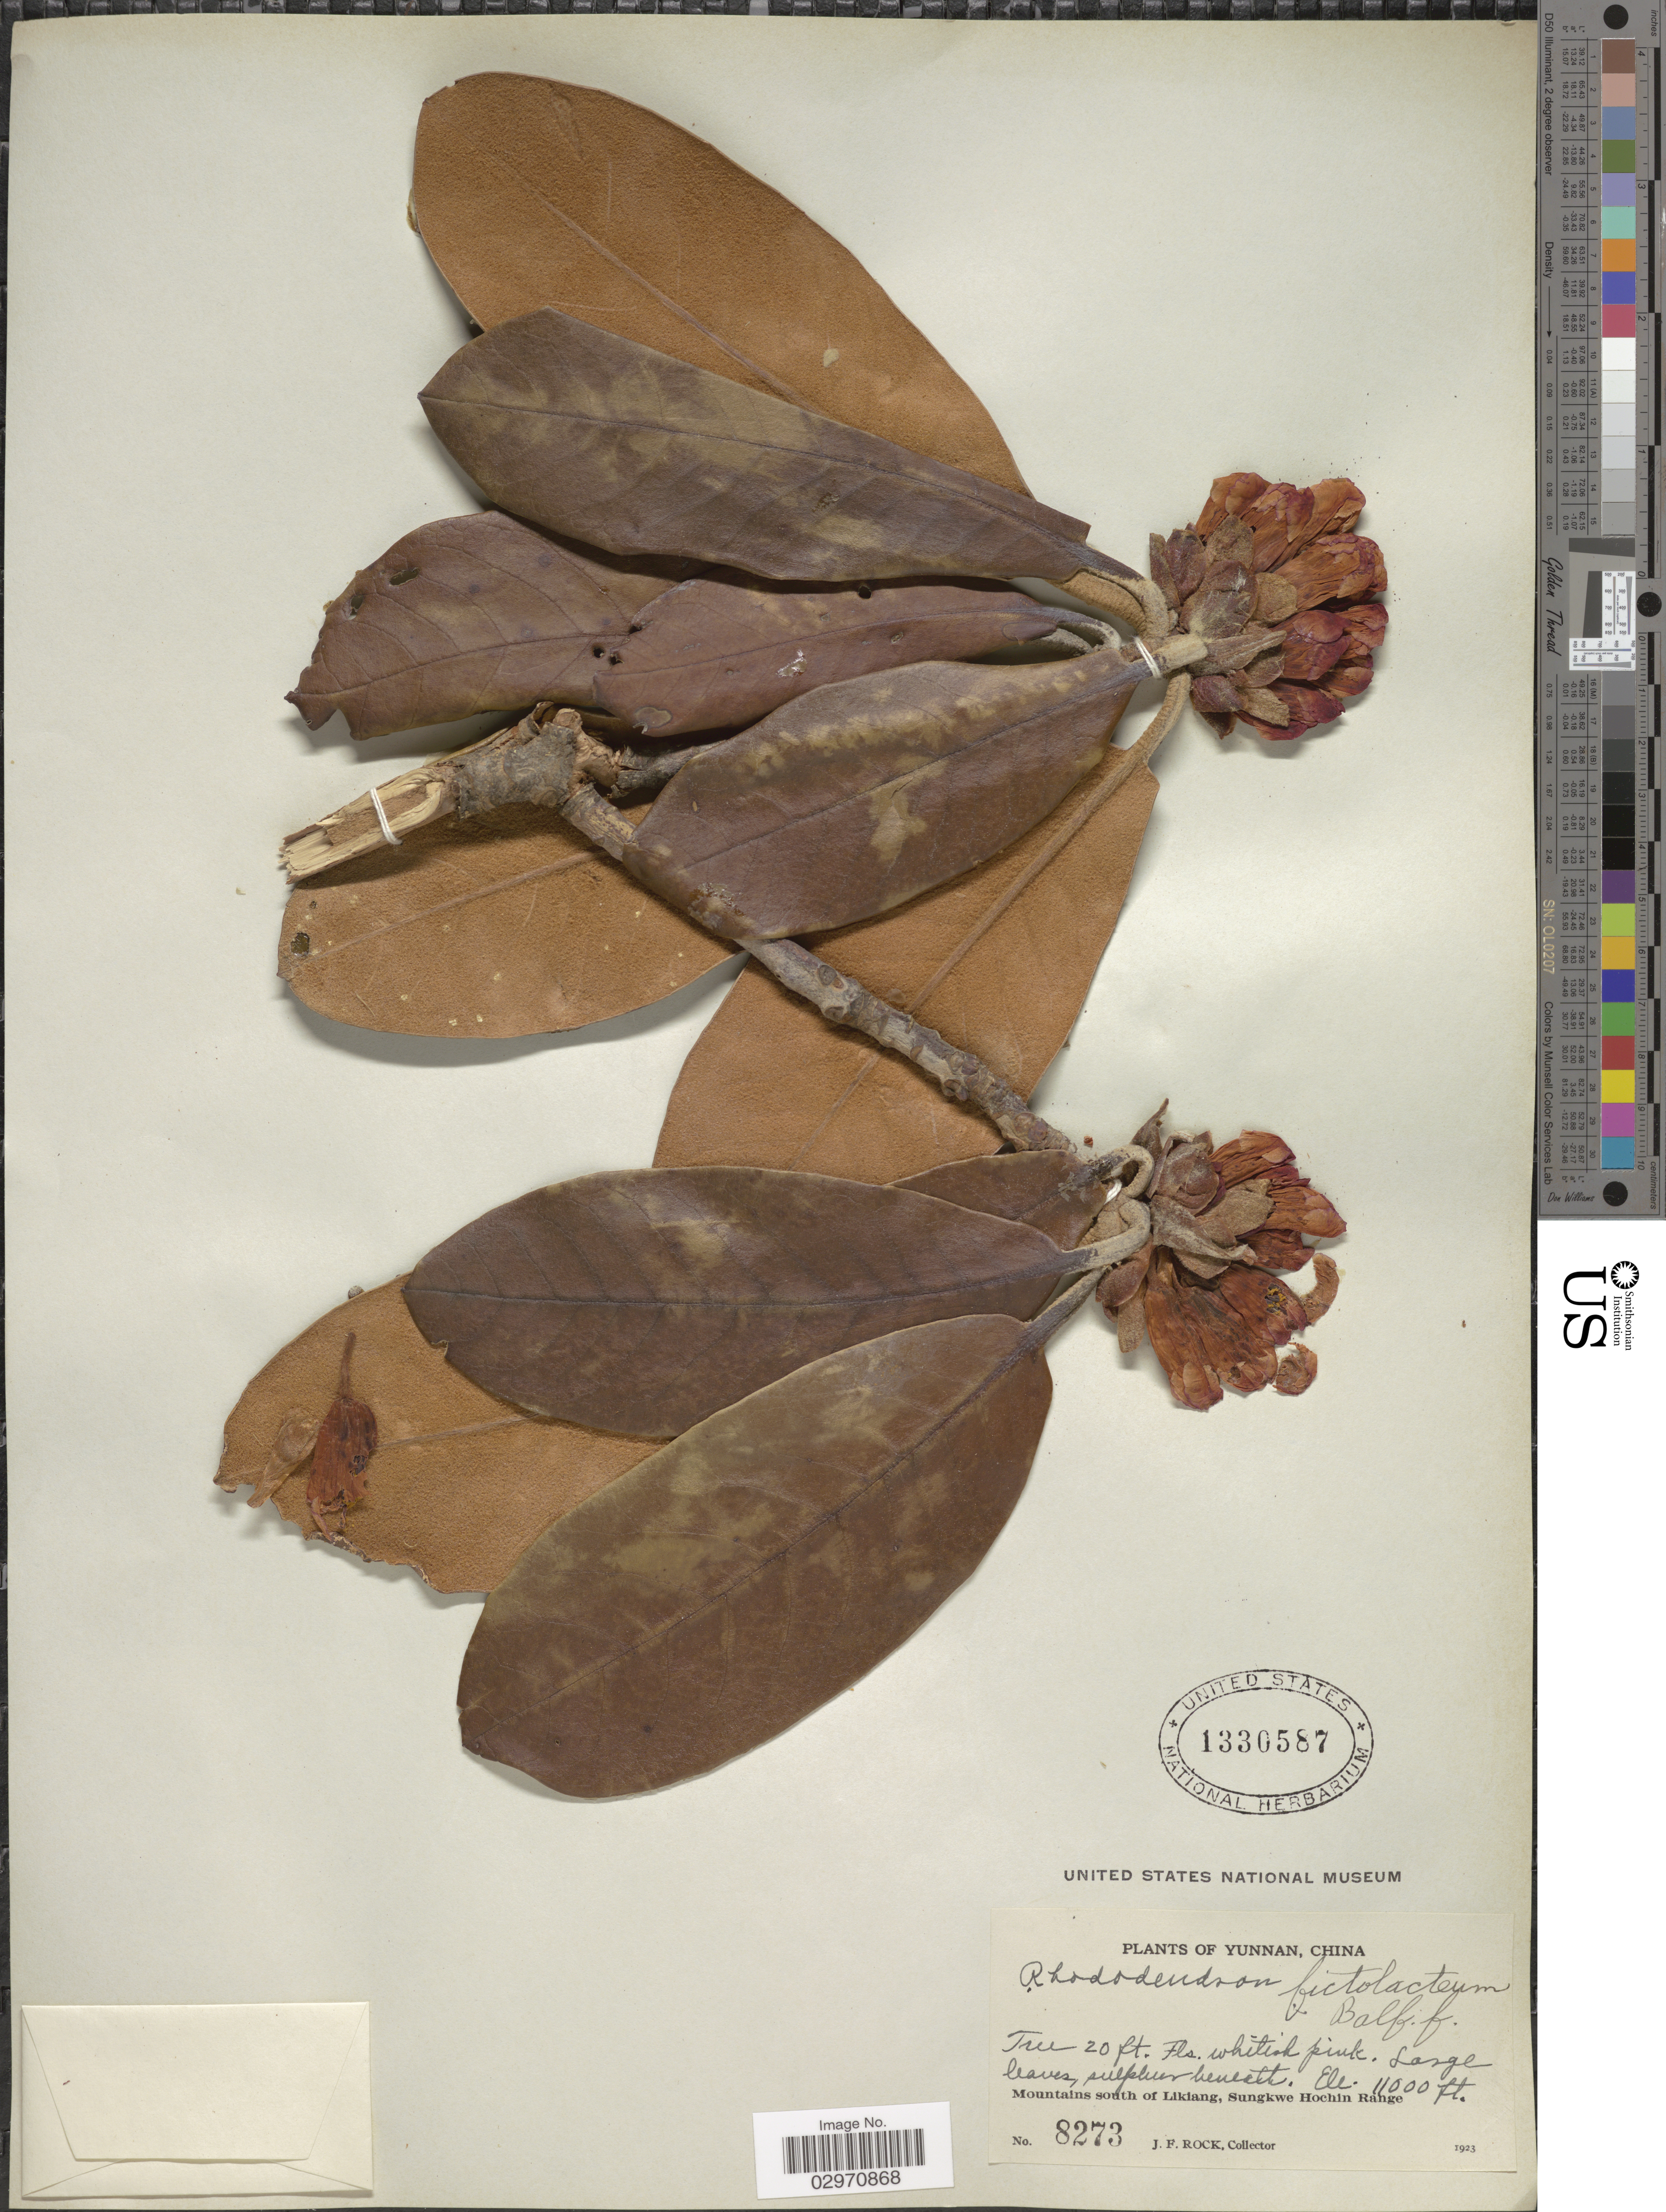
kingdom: Plantae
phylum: Tracheophyta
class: Magnoliopsida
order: Ericales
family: Ericaceae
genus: Rhododendron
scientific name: Rhododendron fictolacteum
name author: Balf. f.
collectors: J. Rock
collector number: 8273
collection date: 1923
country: China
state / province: Yunnan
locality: Mountains south of Likiang, Sungkwe Hochin Range.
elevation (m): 3353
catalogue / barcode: US 1330587